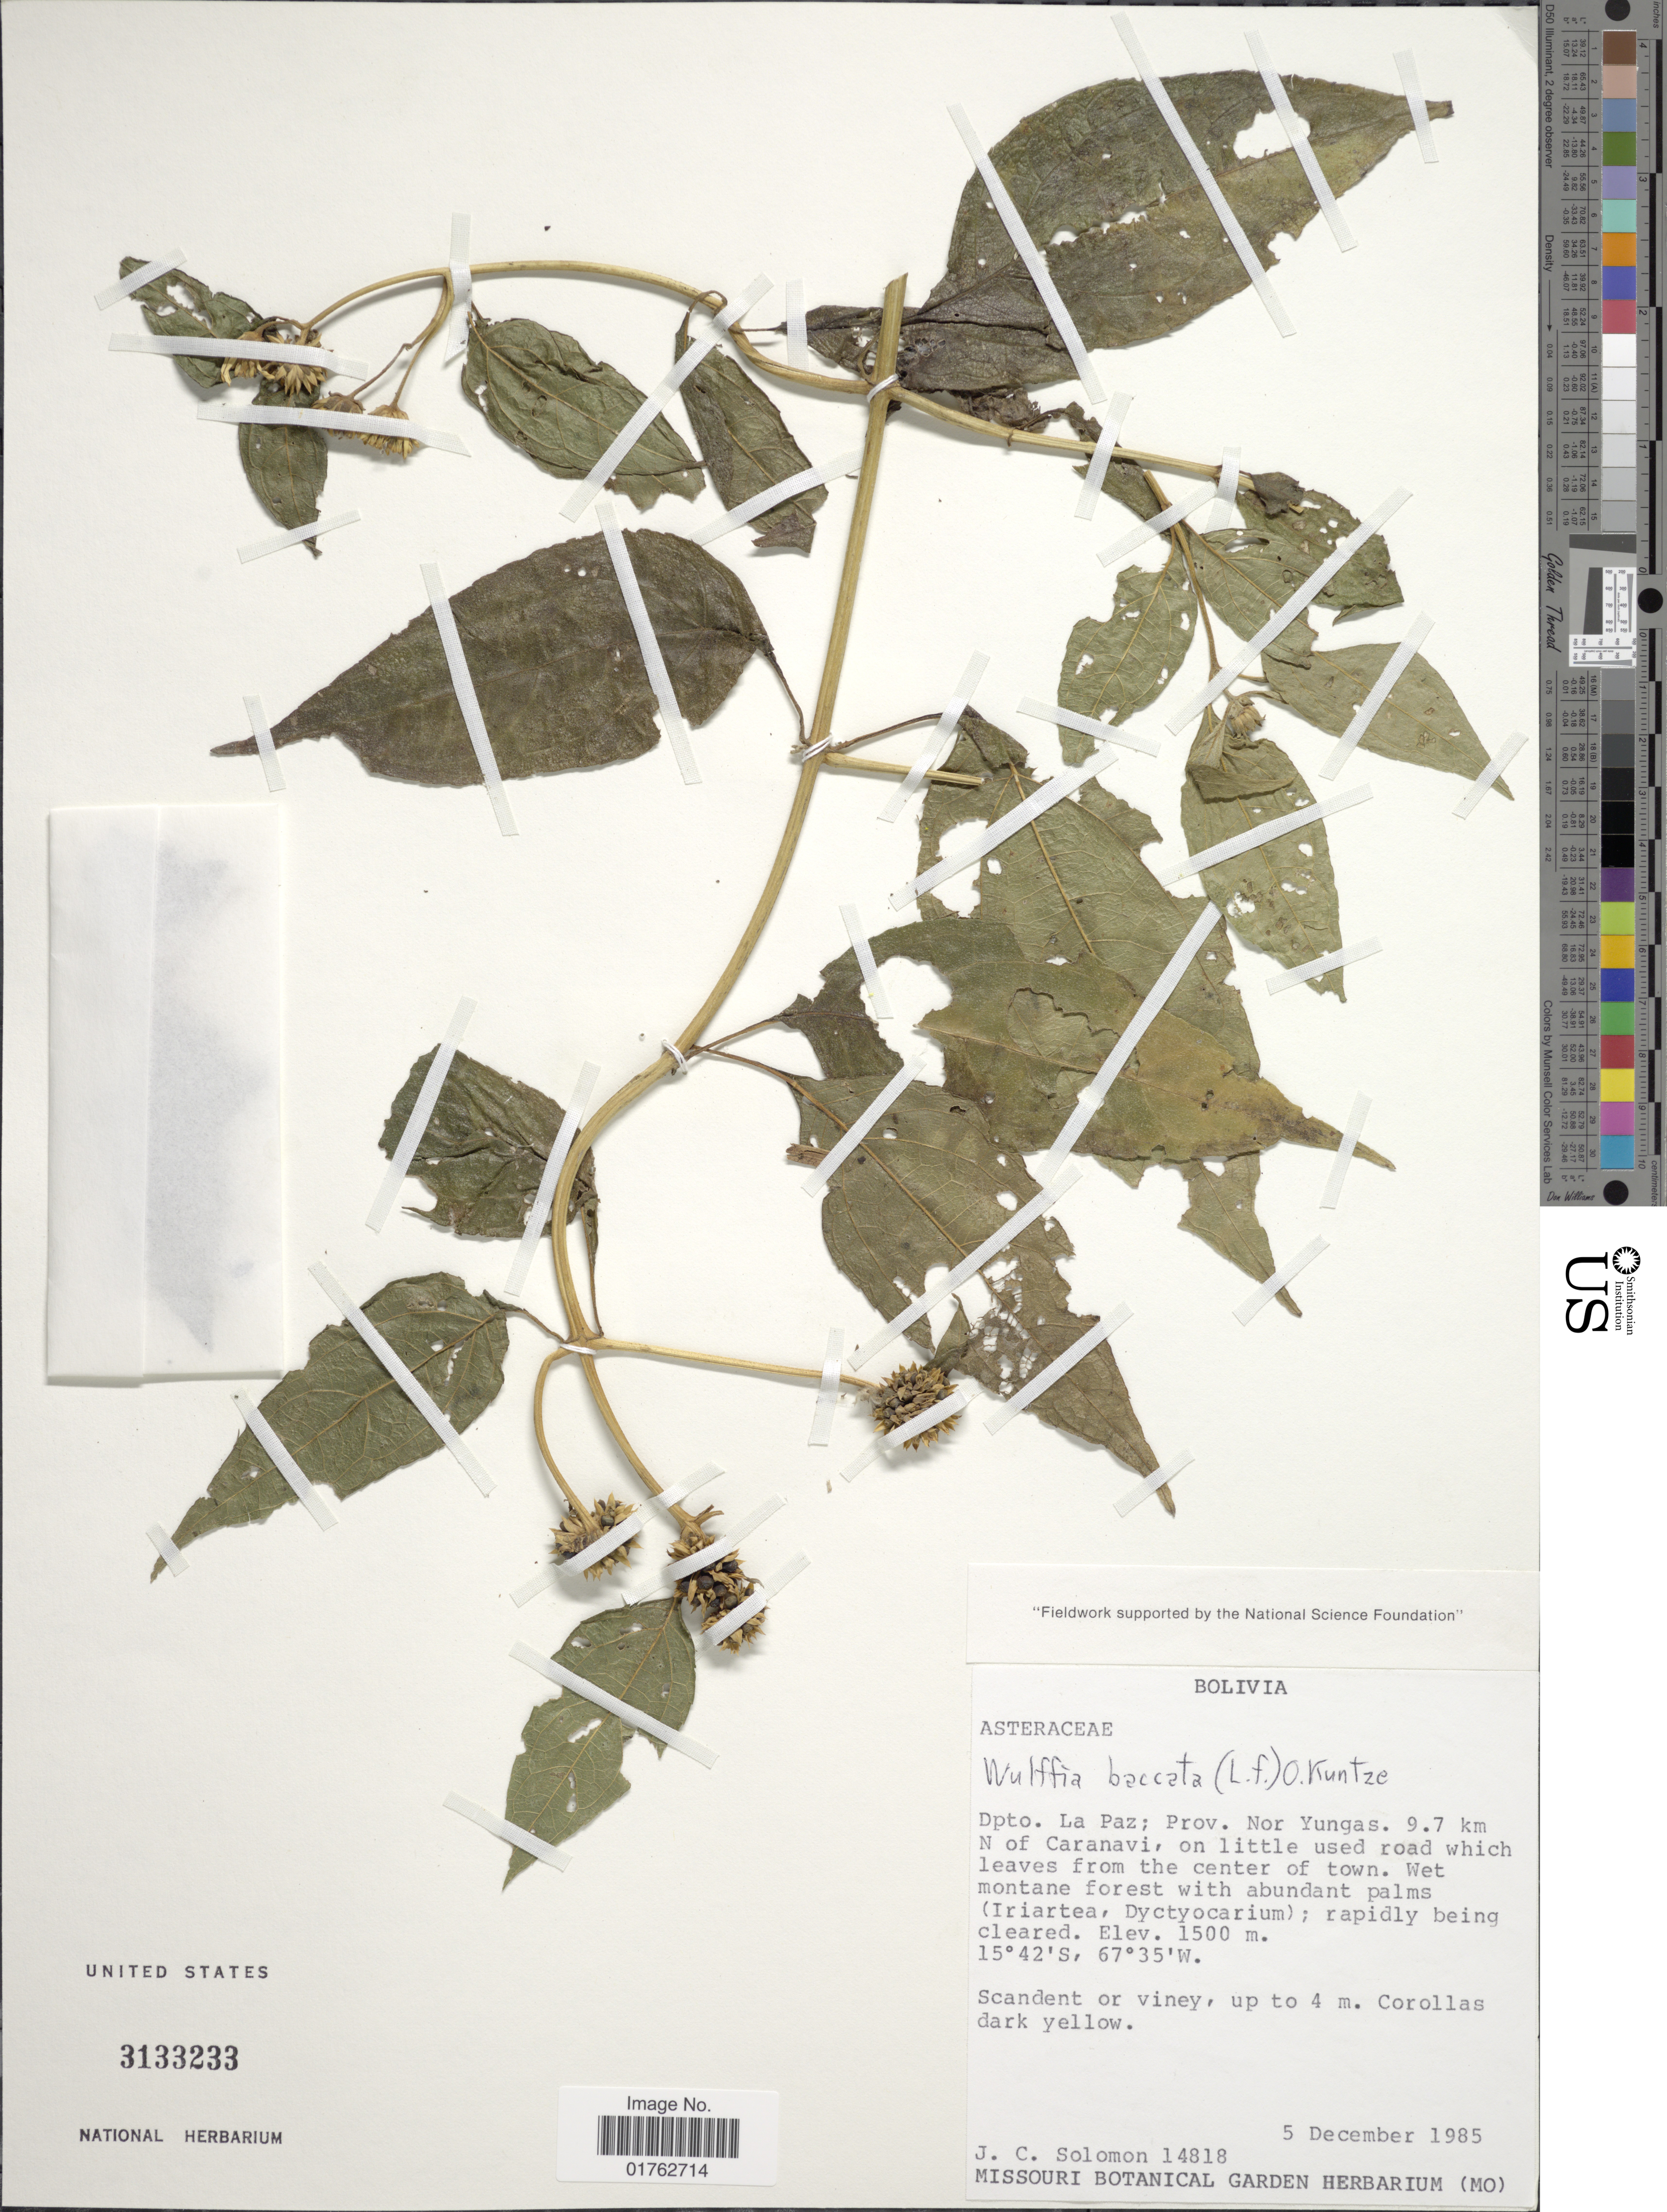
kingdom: Plantae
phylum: Tracheophyta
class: Magnoliopsida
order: Asterales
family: Asteraceae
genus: Wulffia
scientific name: Wulffia baccata var. baccata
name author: (L.) Kuntze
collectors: J. C. Solomon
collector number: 14818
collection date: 1985-12-05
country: Bolivia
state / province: La Paz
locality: Dpto. La Paz: Prov. Nor Yungas, 9.7 km N of Caranavi, on little used road which leaes from the center of town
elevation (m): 1500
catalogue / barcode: US 3133233